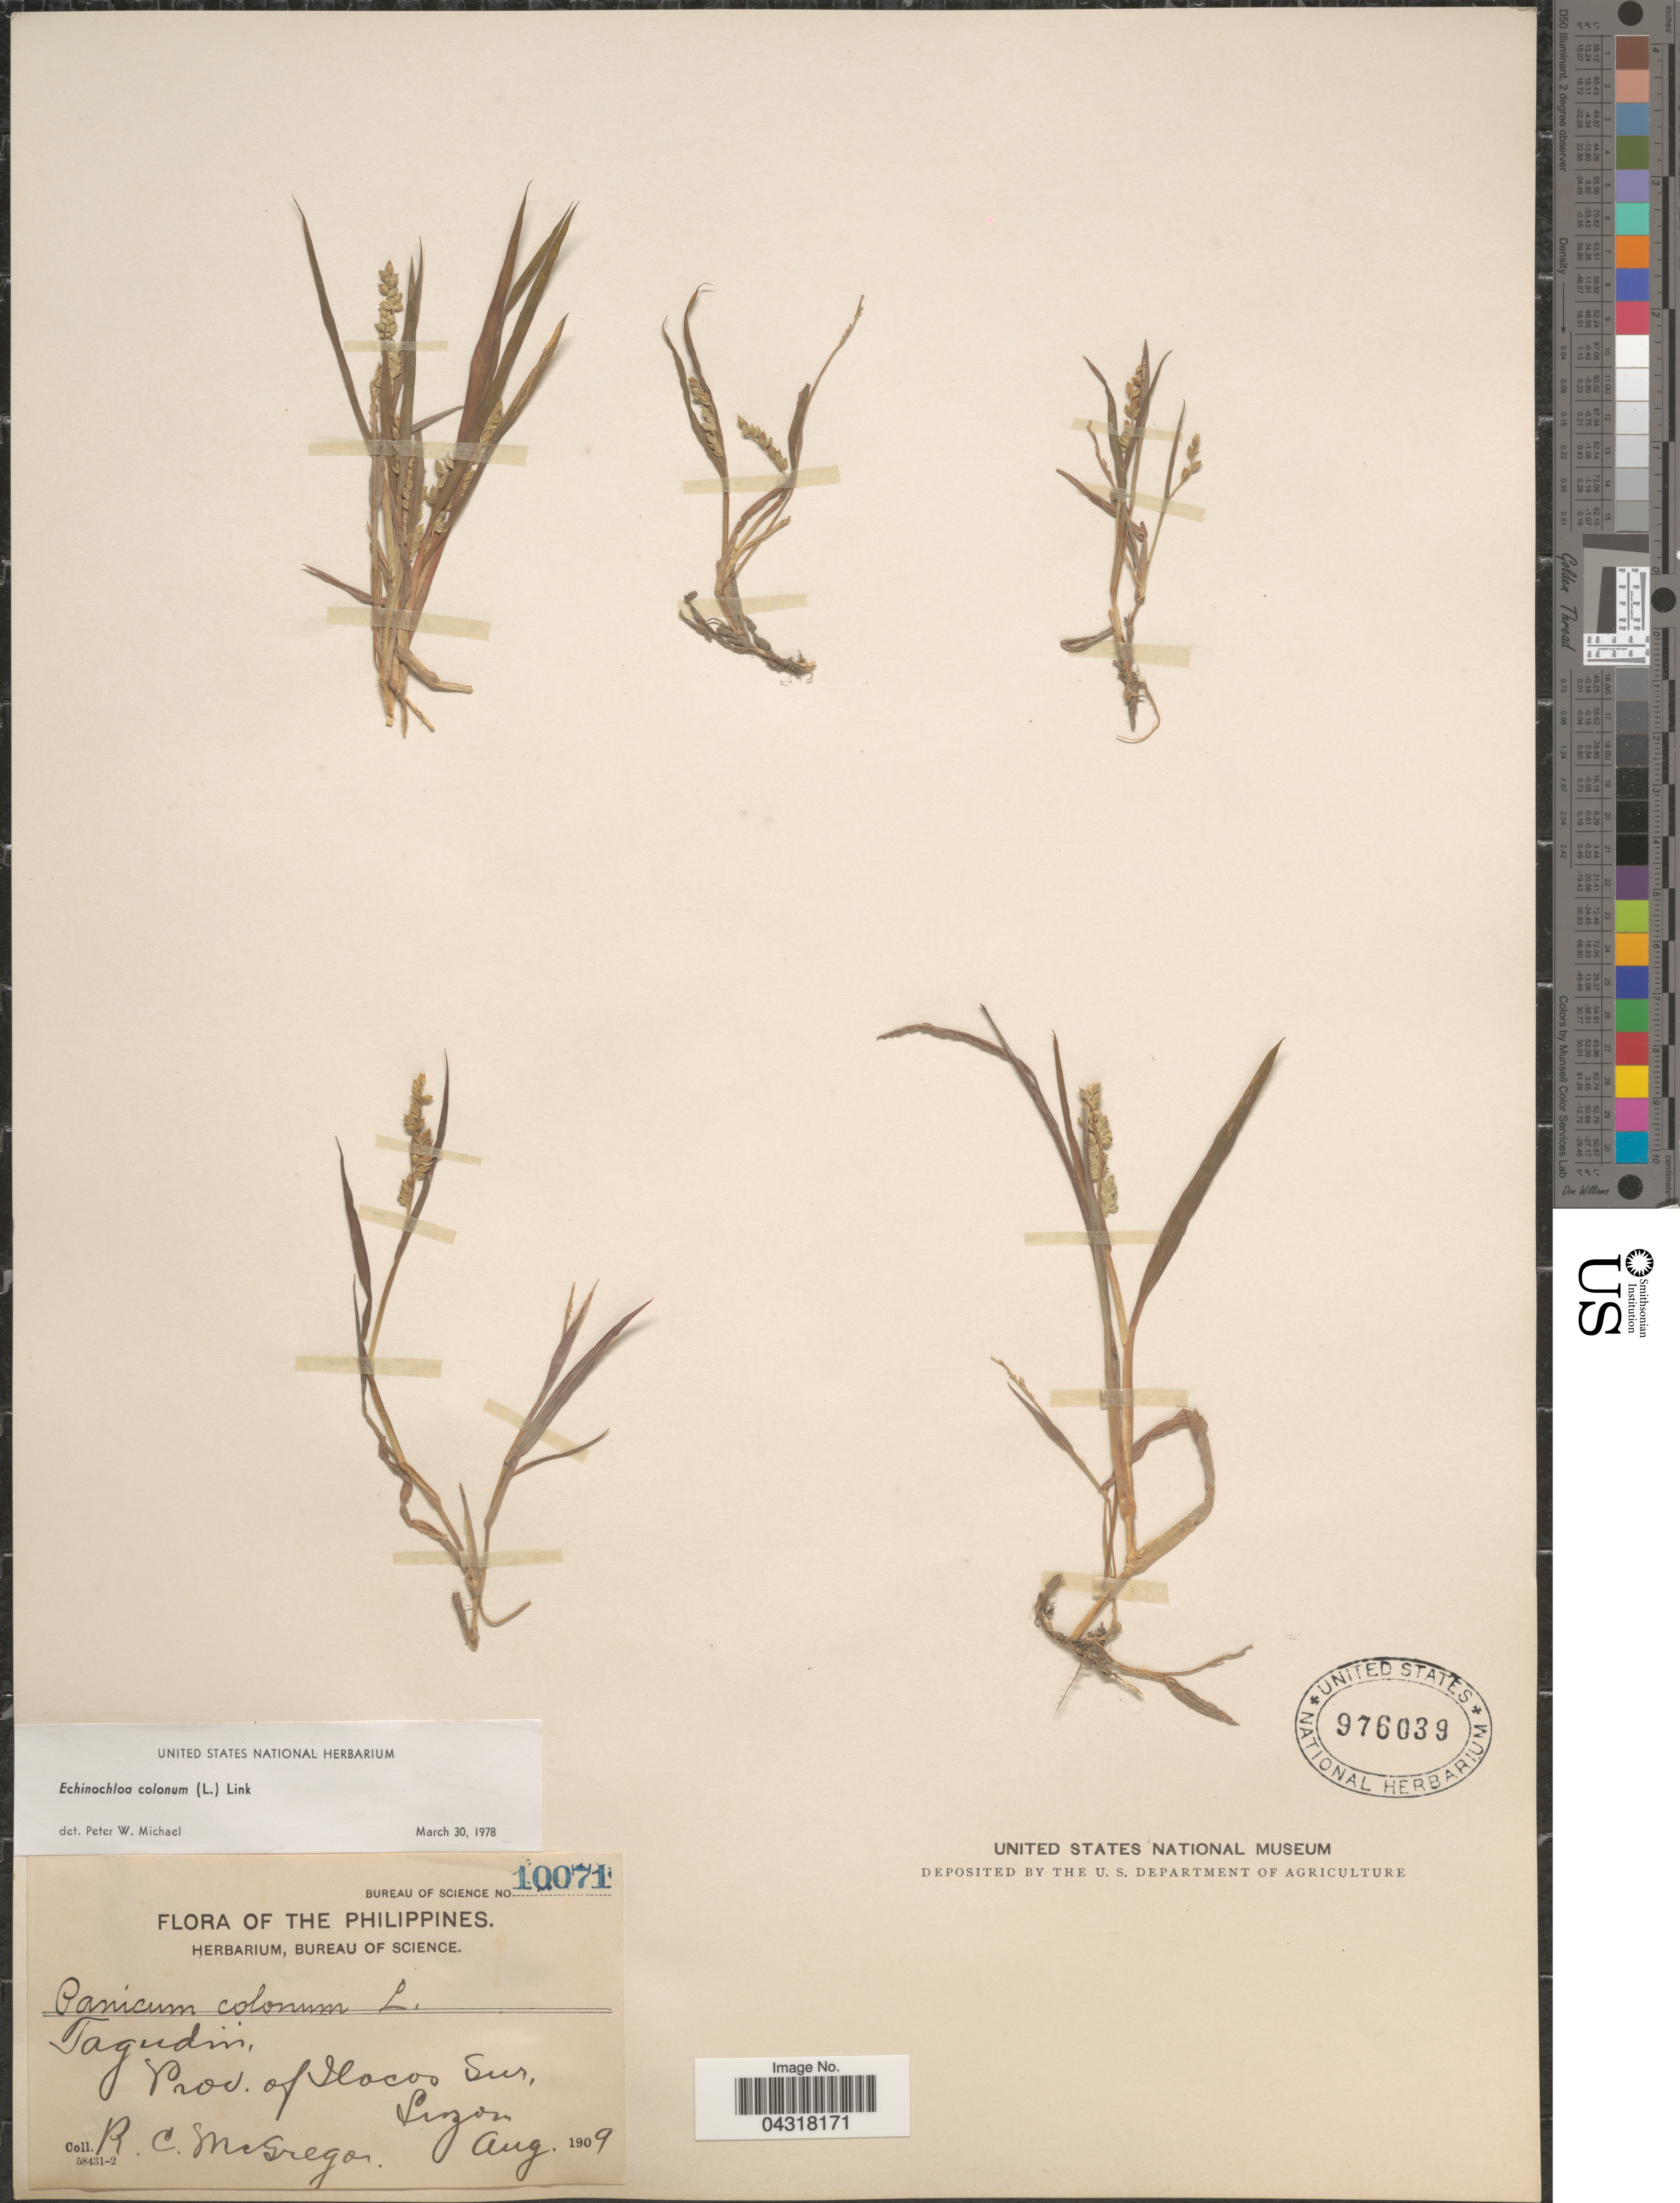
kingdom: Plantae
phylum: Tracheophyta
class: Liliopsida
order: Poales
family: Poaceae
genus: Echinochloa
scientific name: Echinochloa colona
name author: (L.) Link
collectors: R. C. McGregor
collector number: Bureau of Science 10071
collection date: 1909-08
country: Philippines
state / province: Ilocos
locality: Tagudin, Prov. of Ilocos Sur, Luzon.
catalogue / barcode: US 976039